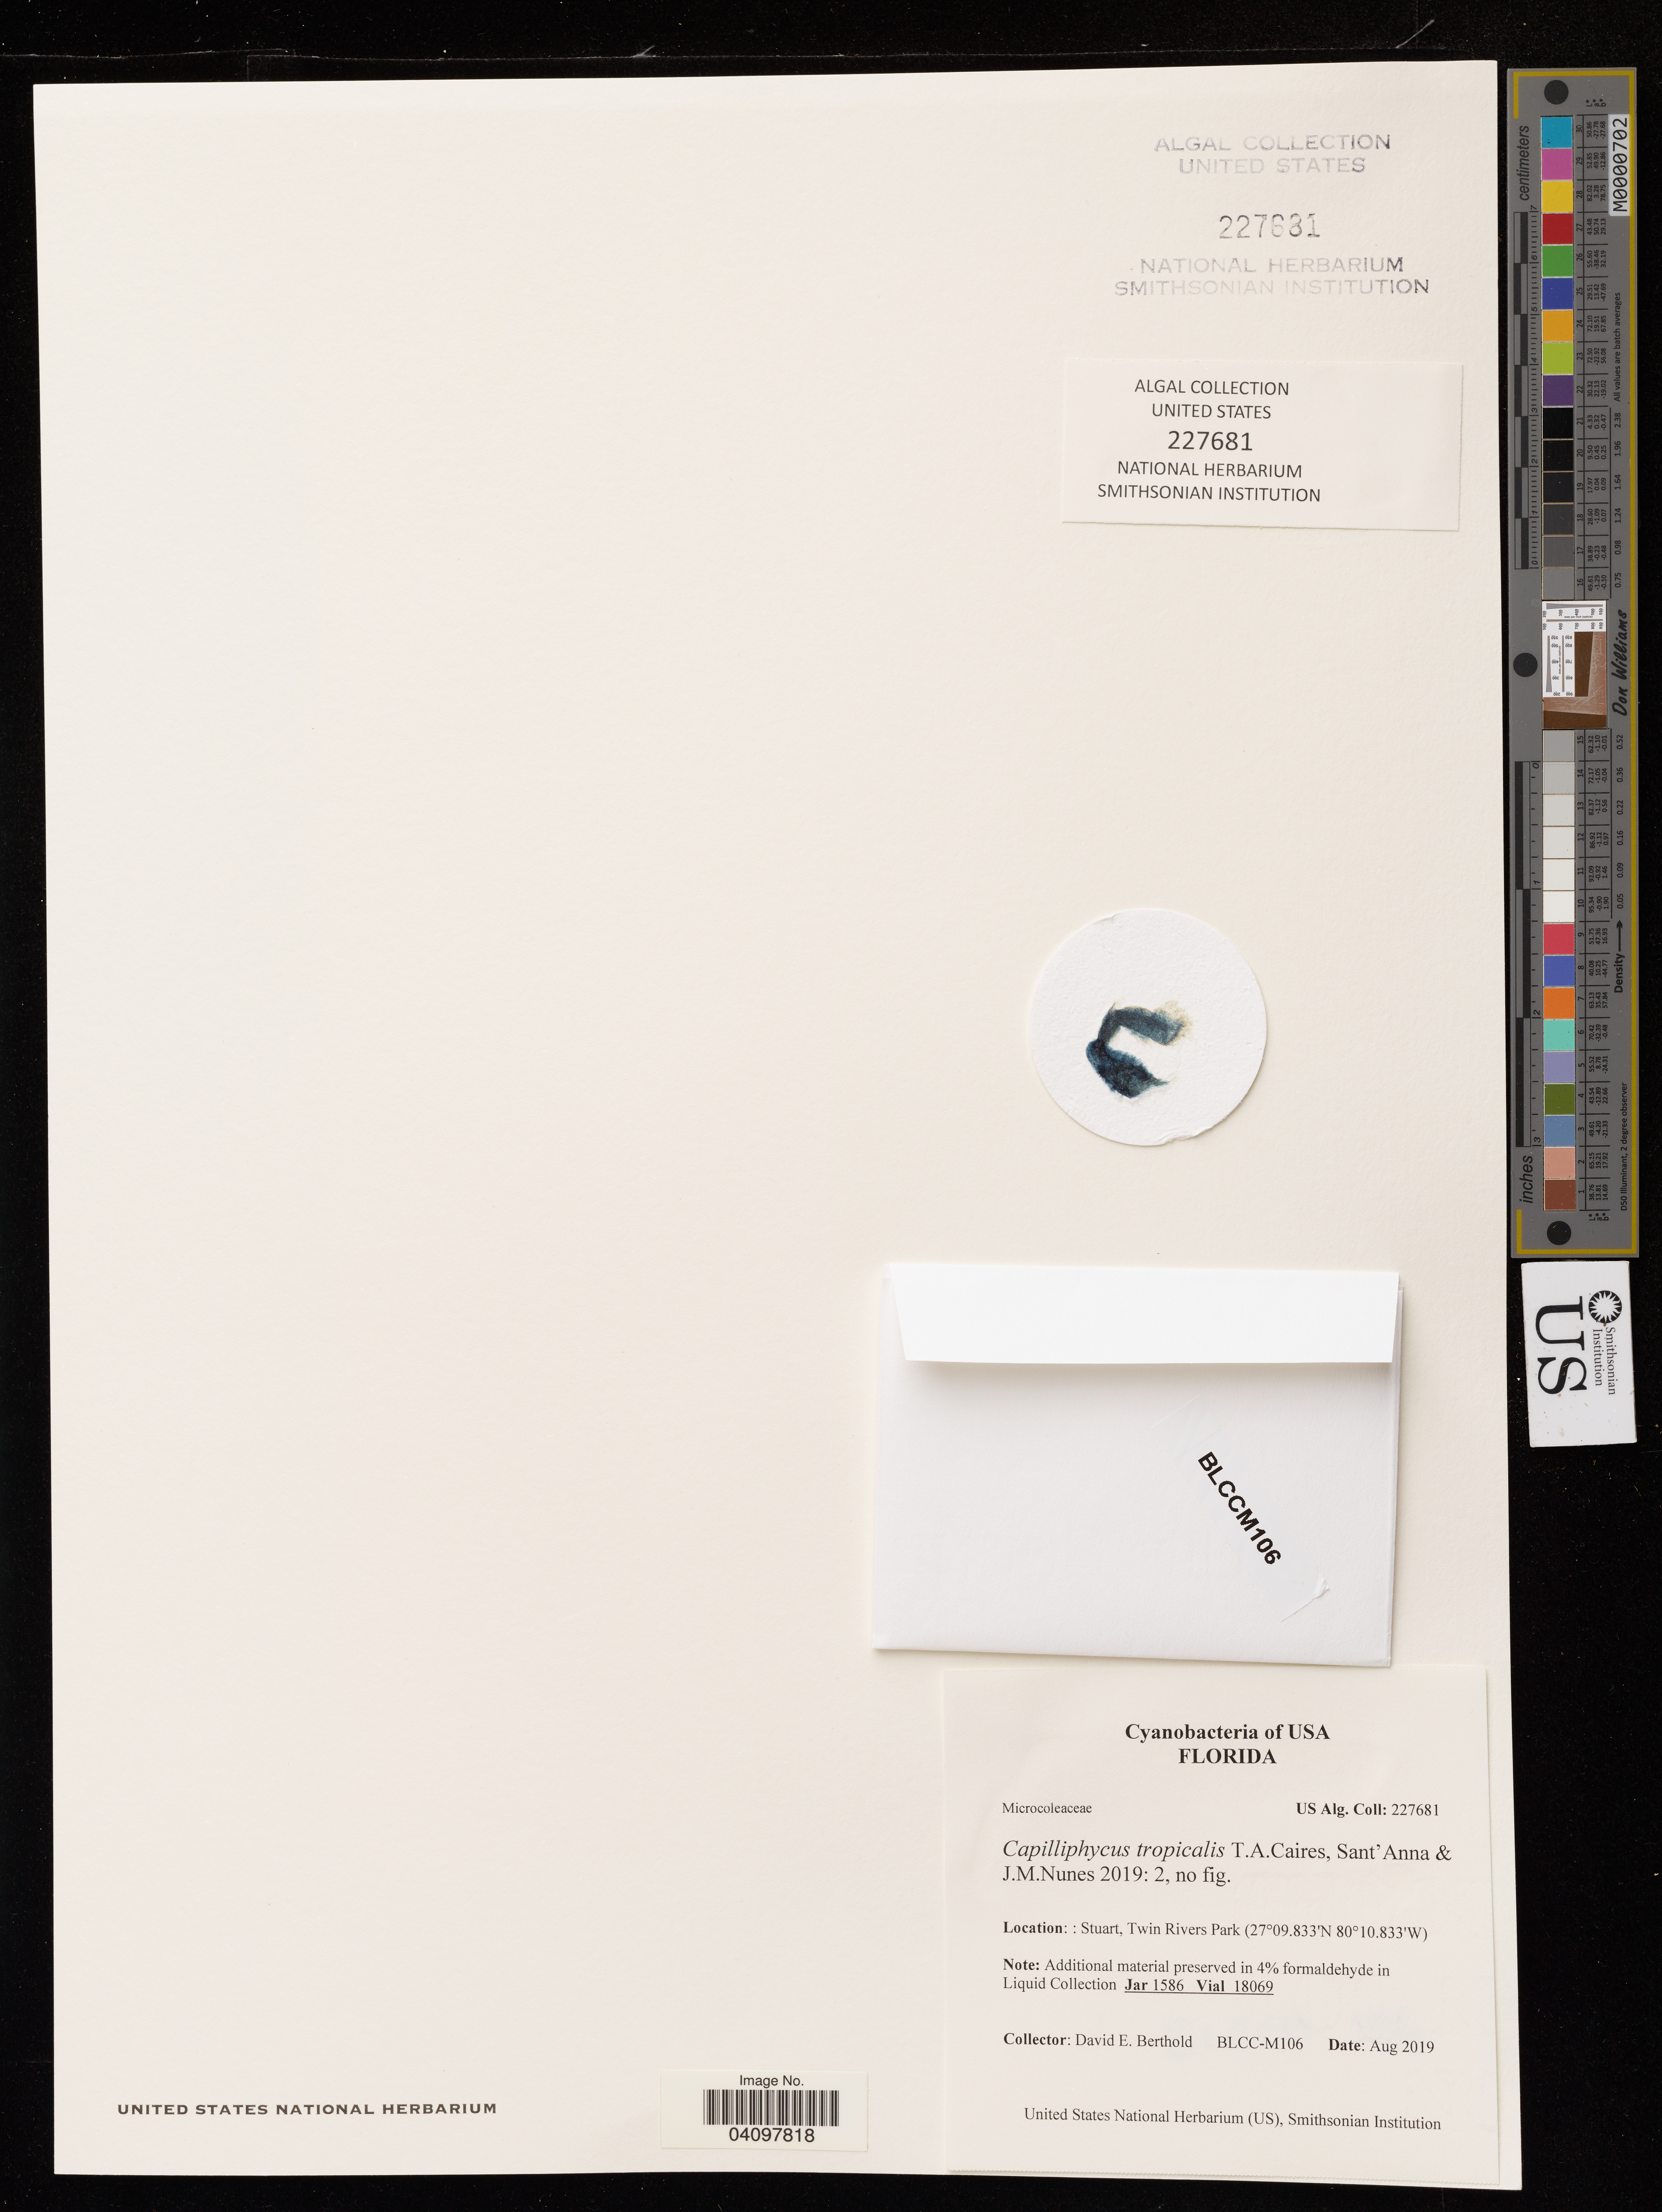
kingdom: Bacteria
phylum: Cyanobacteria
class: Cyanobacteriia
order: Cyanobacteriales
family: Microcoleaceae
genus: Capilliphycus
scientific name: Capilliphycus tropicalis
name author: T.A. Caires et al.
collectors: D. Berthold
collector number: BLCC-M106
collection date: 2019-08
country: United States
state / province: Florida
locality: Stuart, Twin Rivers Park.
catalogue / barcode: US 227881